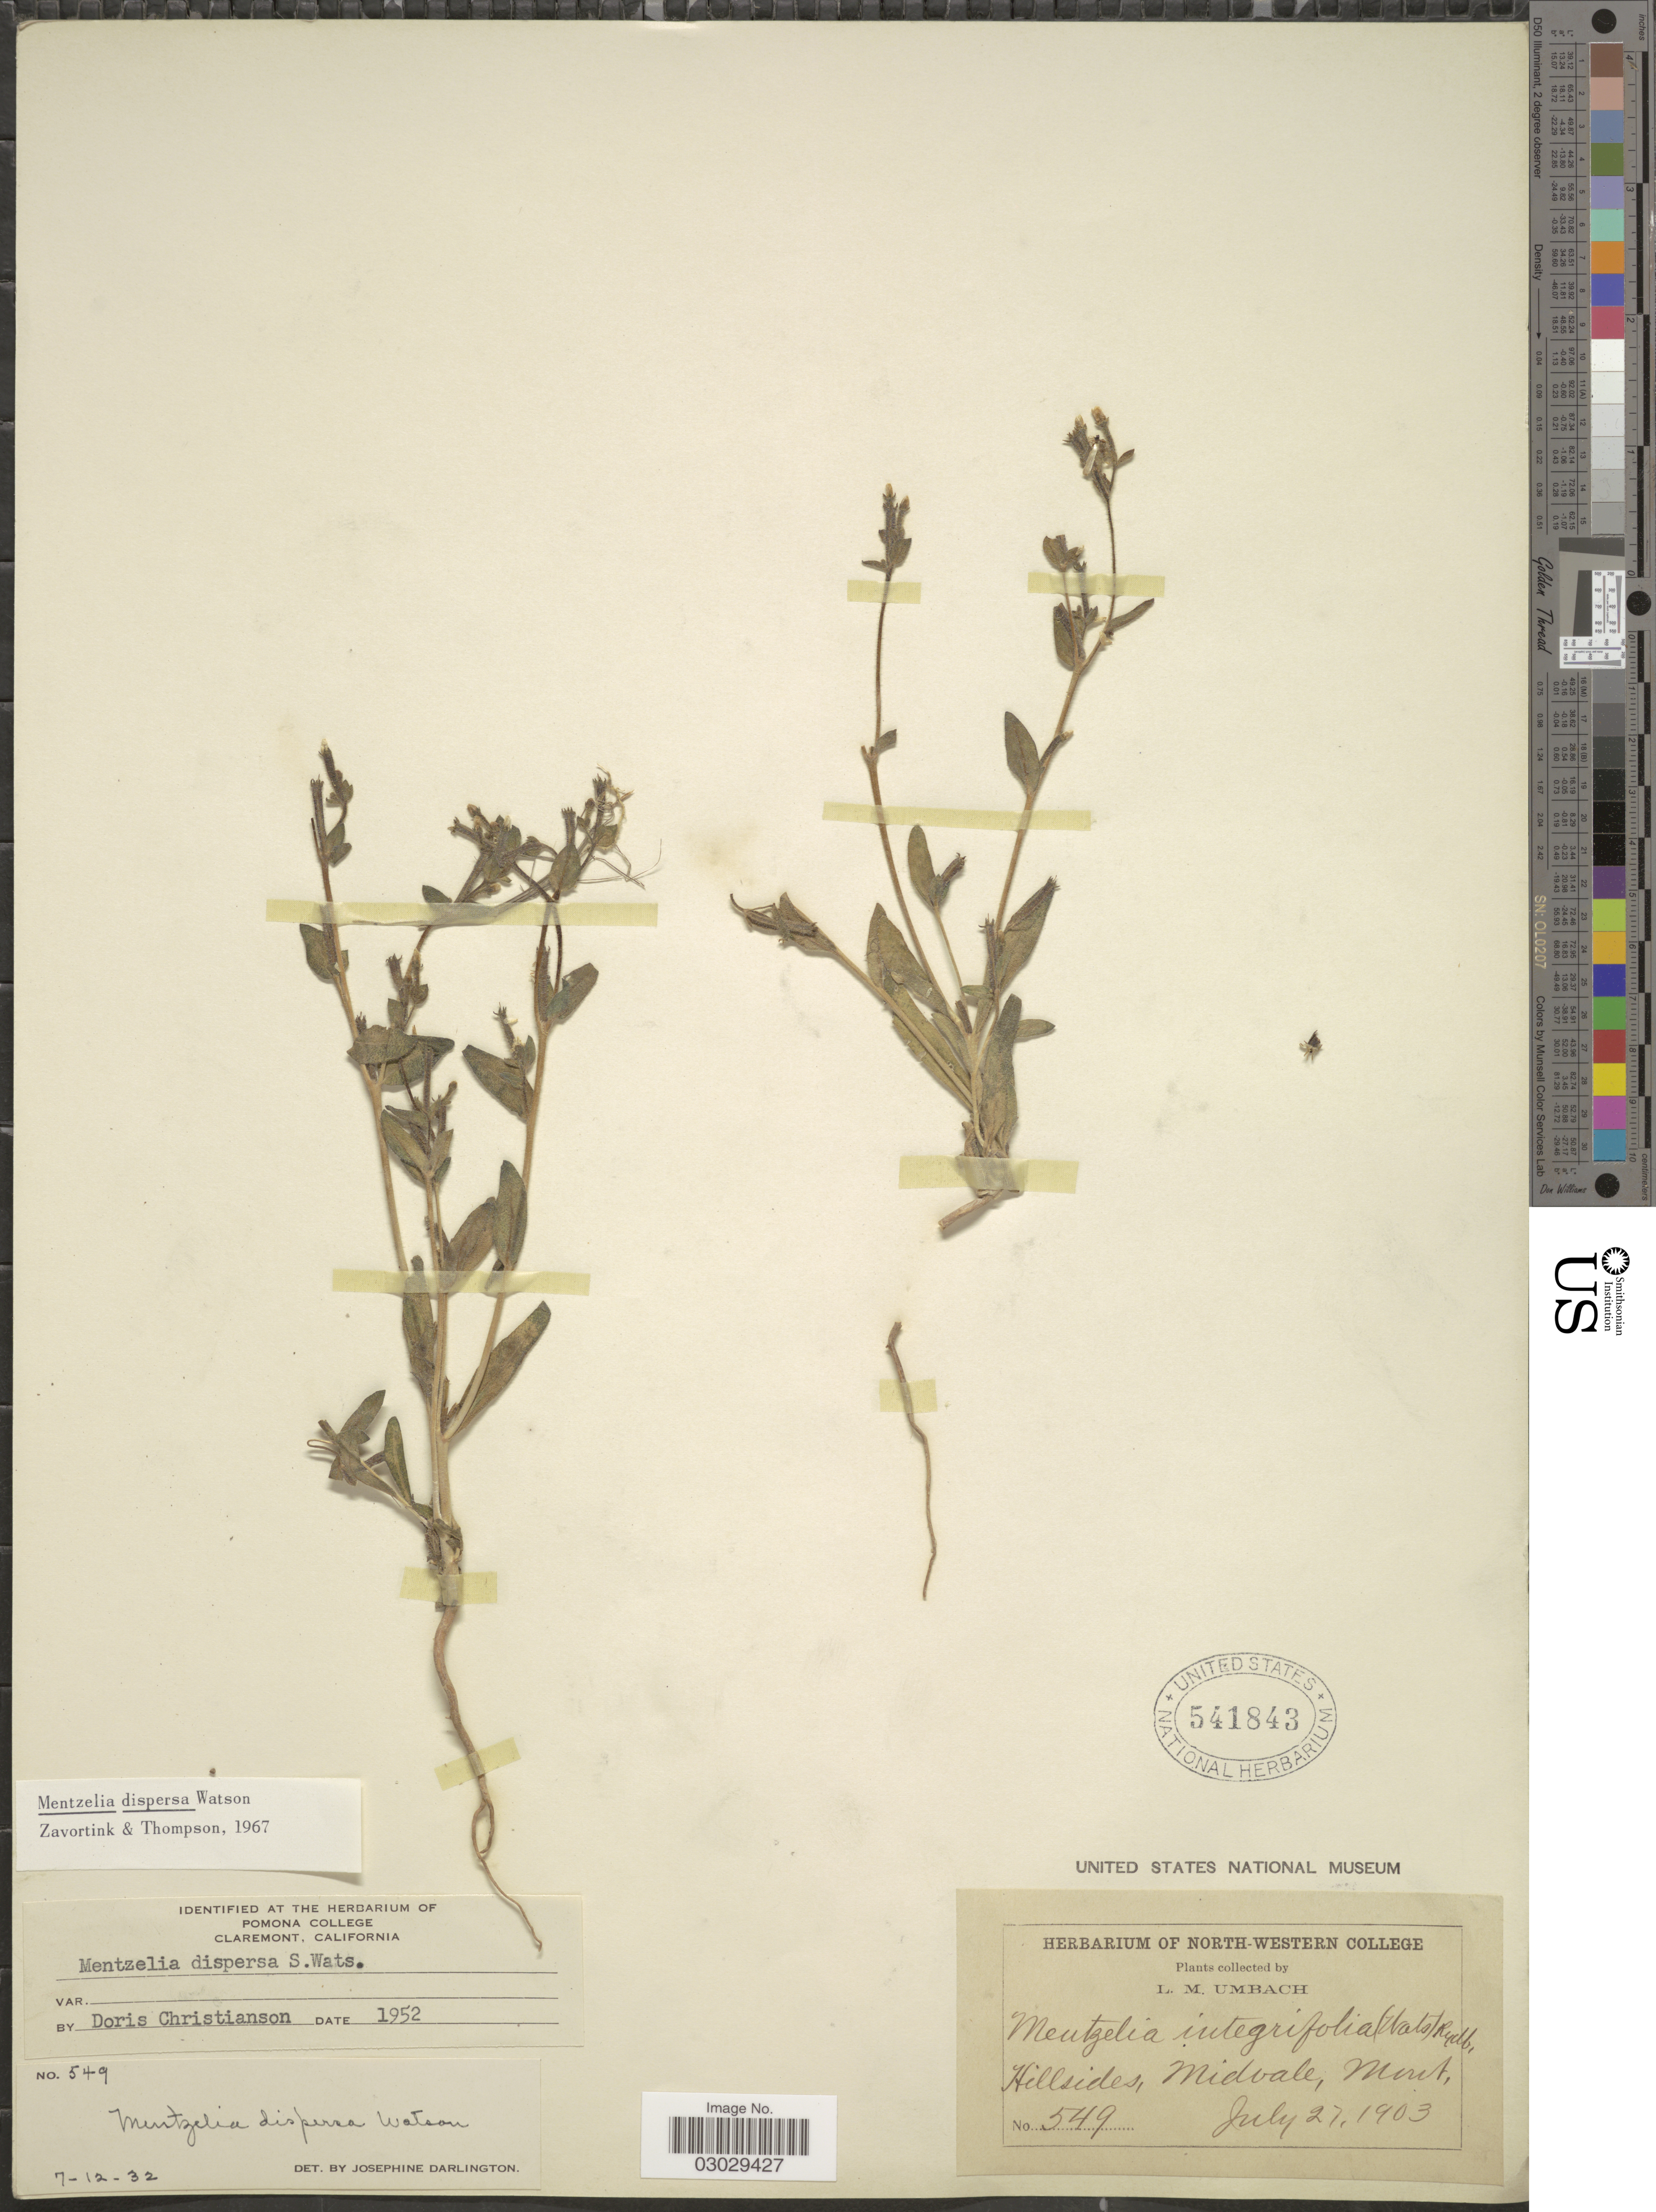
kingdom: Plantae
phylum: Tracheophyta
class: Magnoliopsida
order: Cornales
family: Loasaceae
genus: Mentzelia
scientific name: Mentzelia dispersa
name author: S. Watson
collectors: L. M. Umbach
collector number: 549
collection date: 1903-07-27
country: United States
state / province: Montana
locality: Hillsides, Midvale.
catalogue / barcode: US 541843